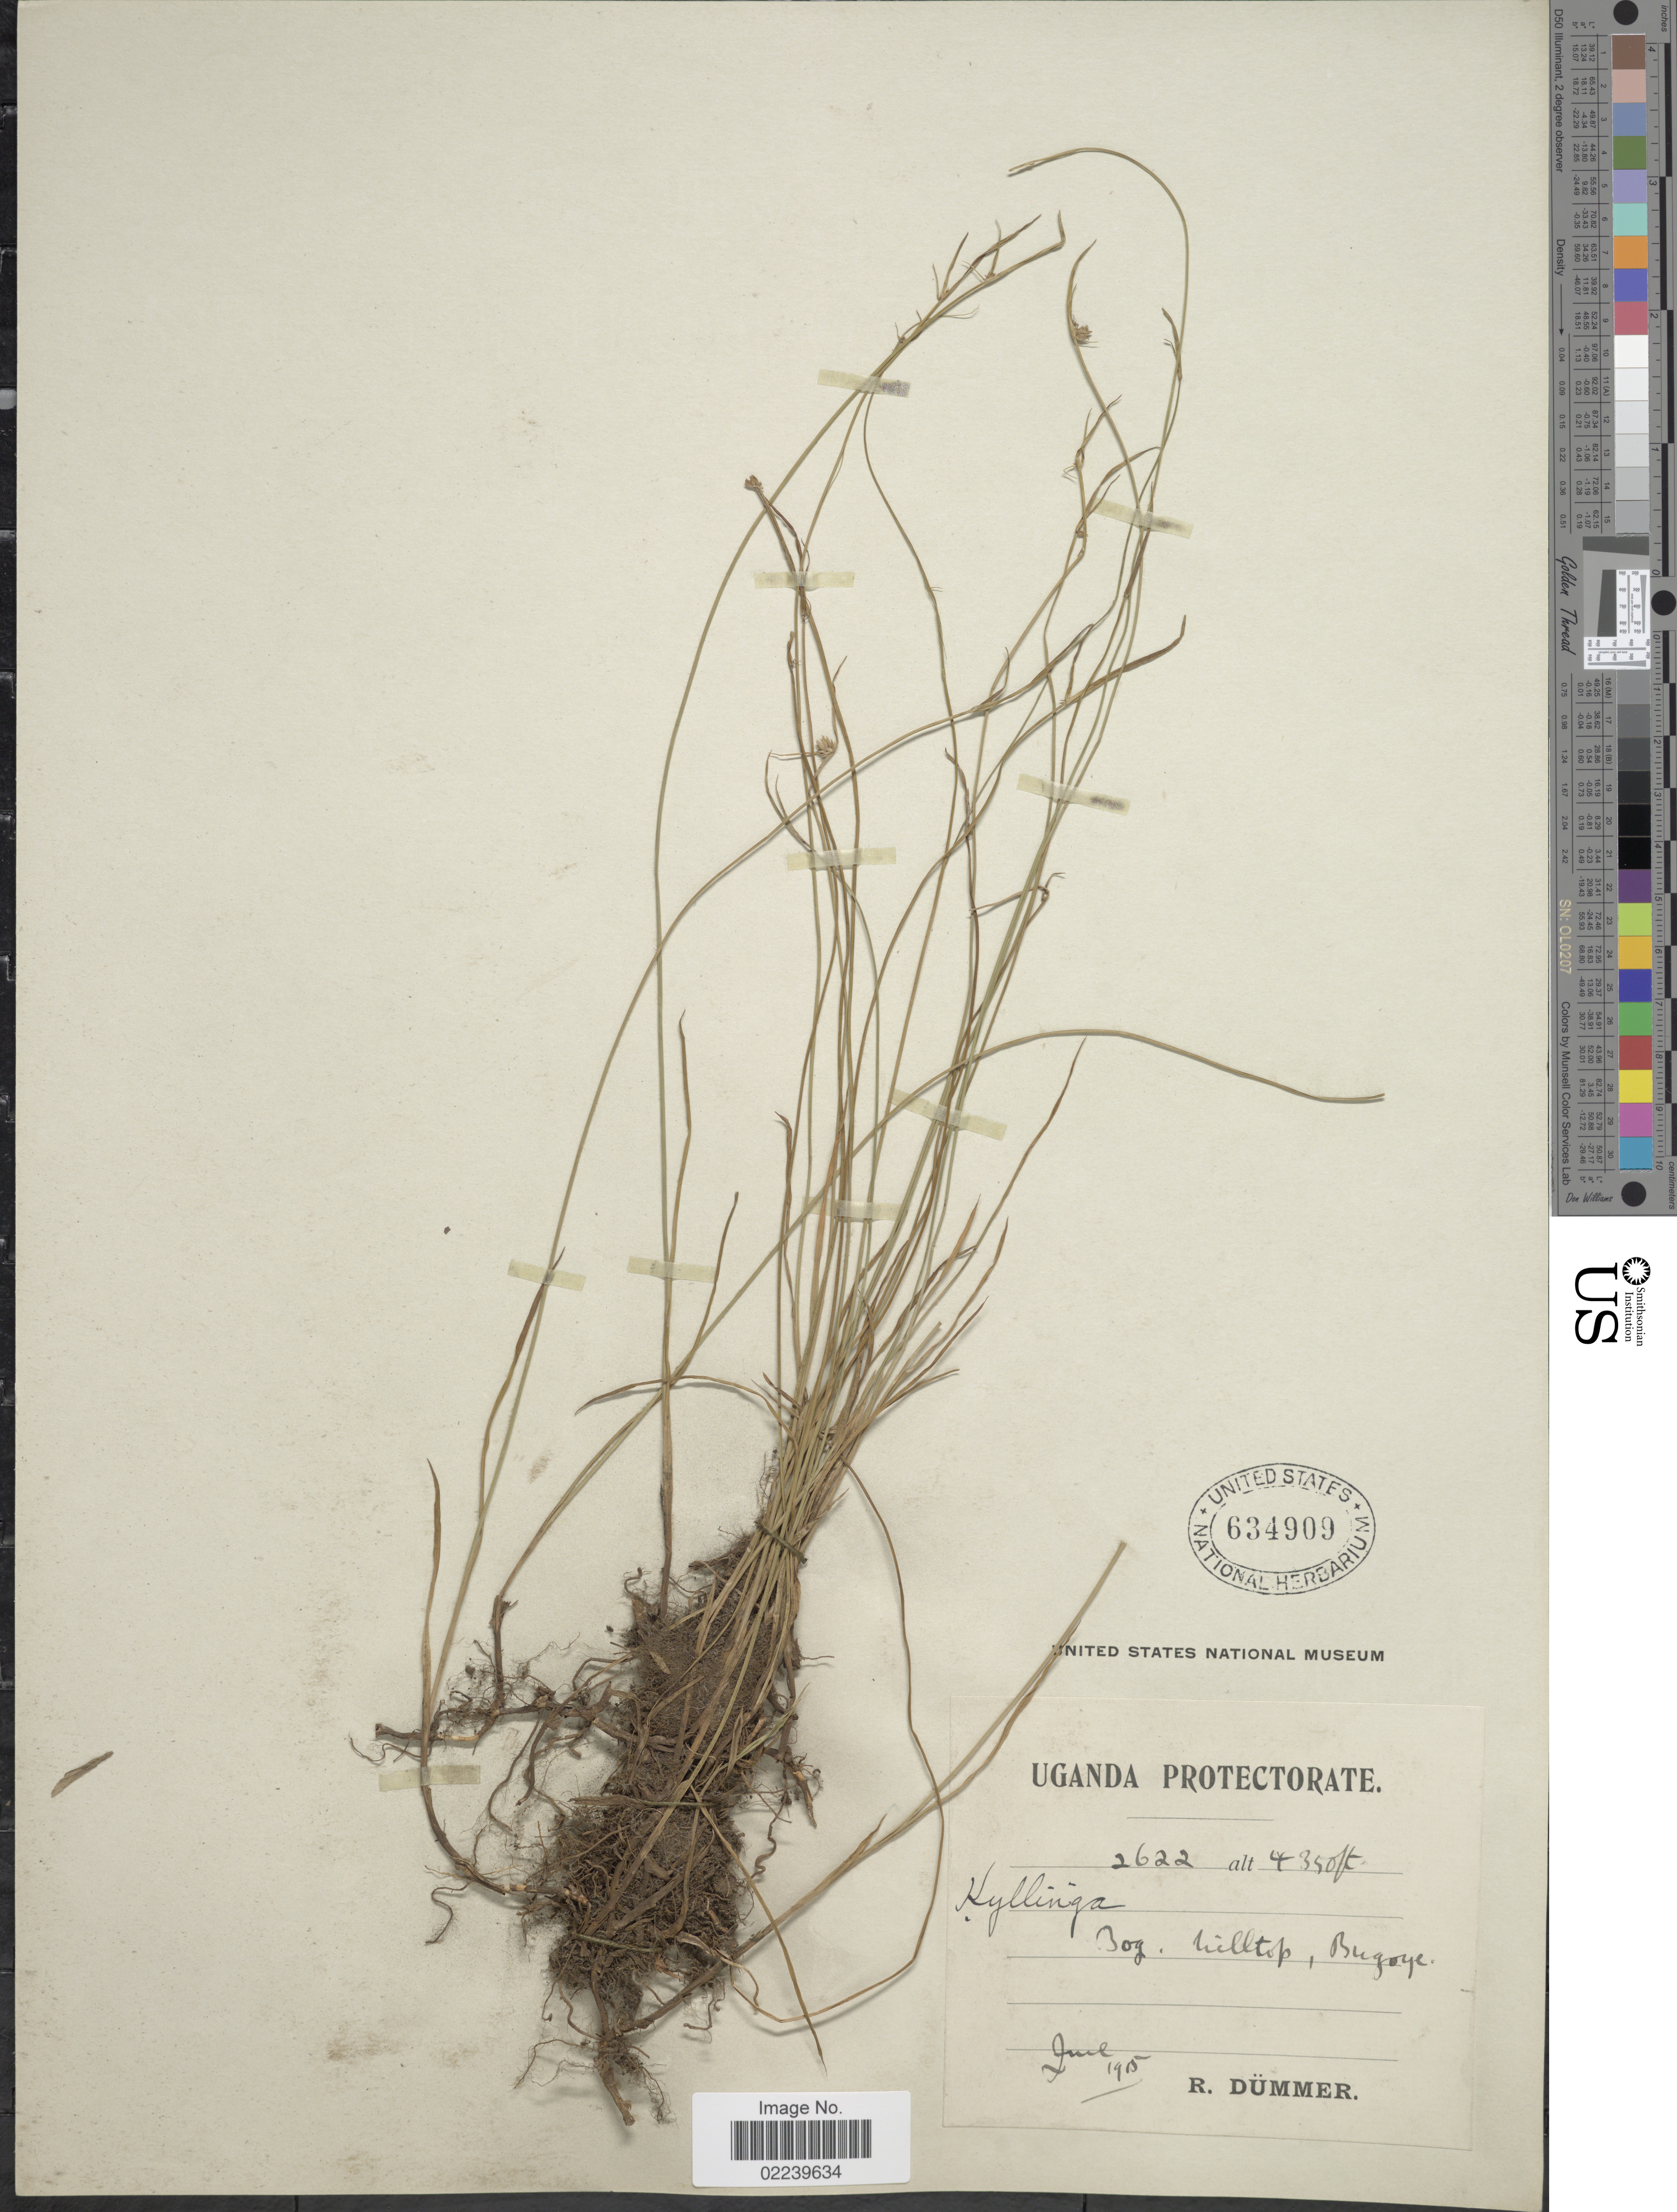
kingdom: Plantae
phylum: Tracheophyta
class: Liliopsida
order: Poales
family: Cyperaceae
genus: Cyperus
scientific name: Cyperus nigriceps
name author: Huygh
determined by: Strong, M. T., (US), Smithsonian Institution - National Museum of Natural History (UNITED STATES)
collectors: R. A. Dümmer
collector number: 2622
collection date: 1915-06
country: Uganda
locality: Bog Hilltop, Bugoye.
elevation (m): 1326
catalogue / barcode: US 634909